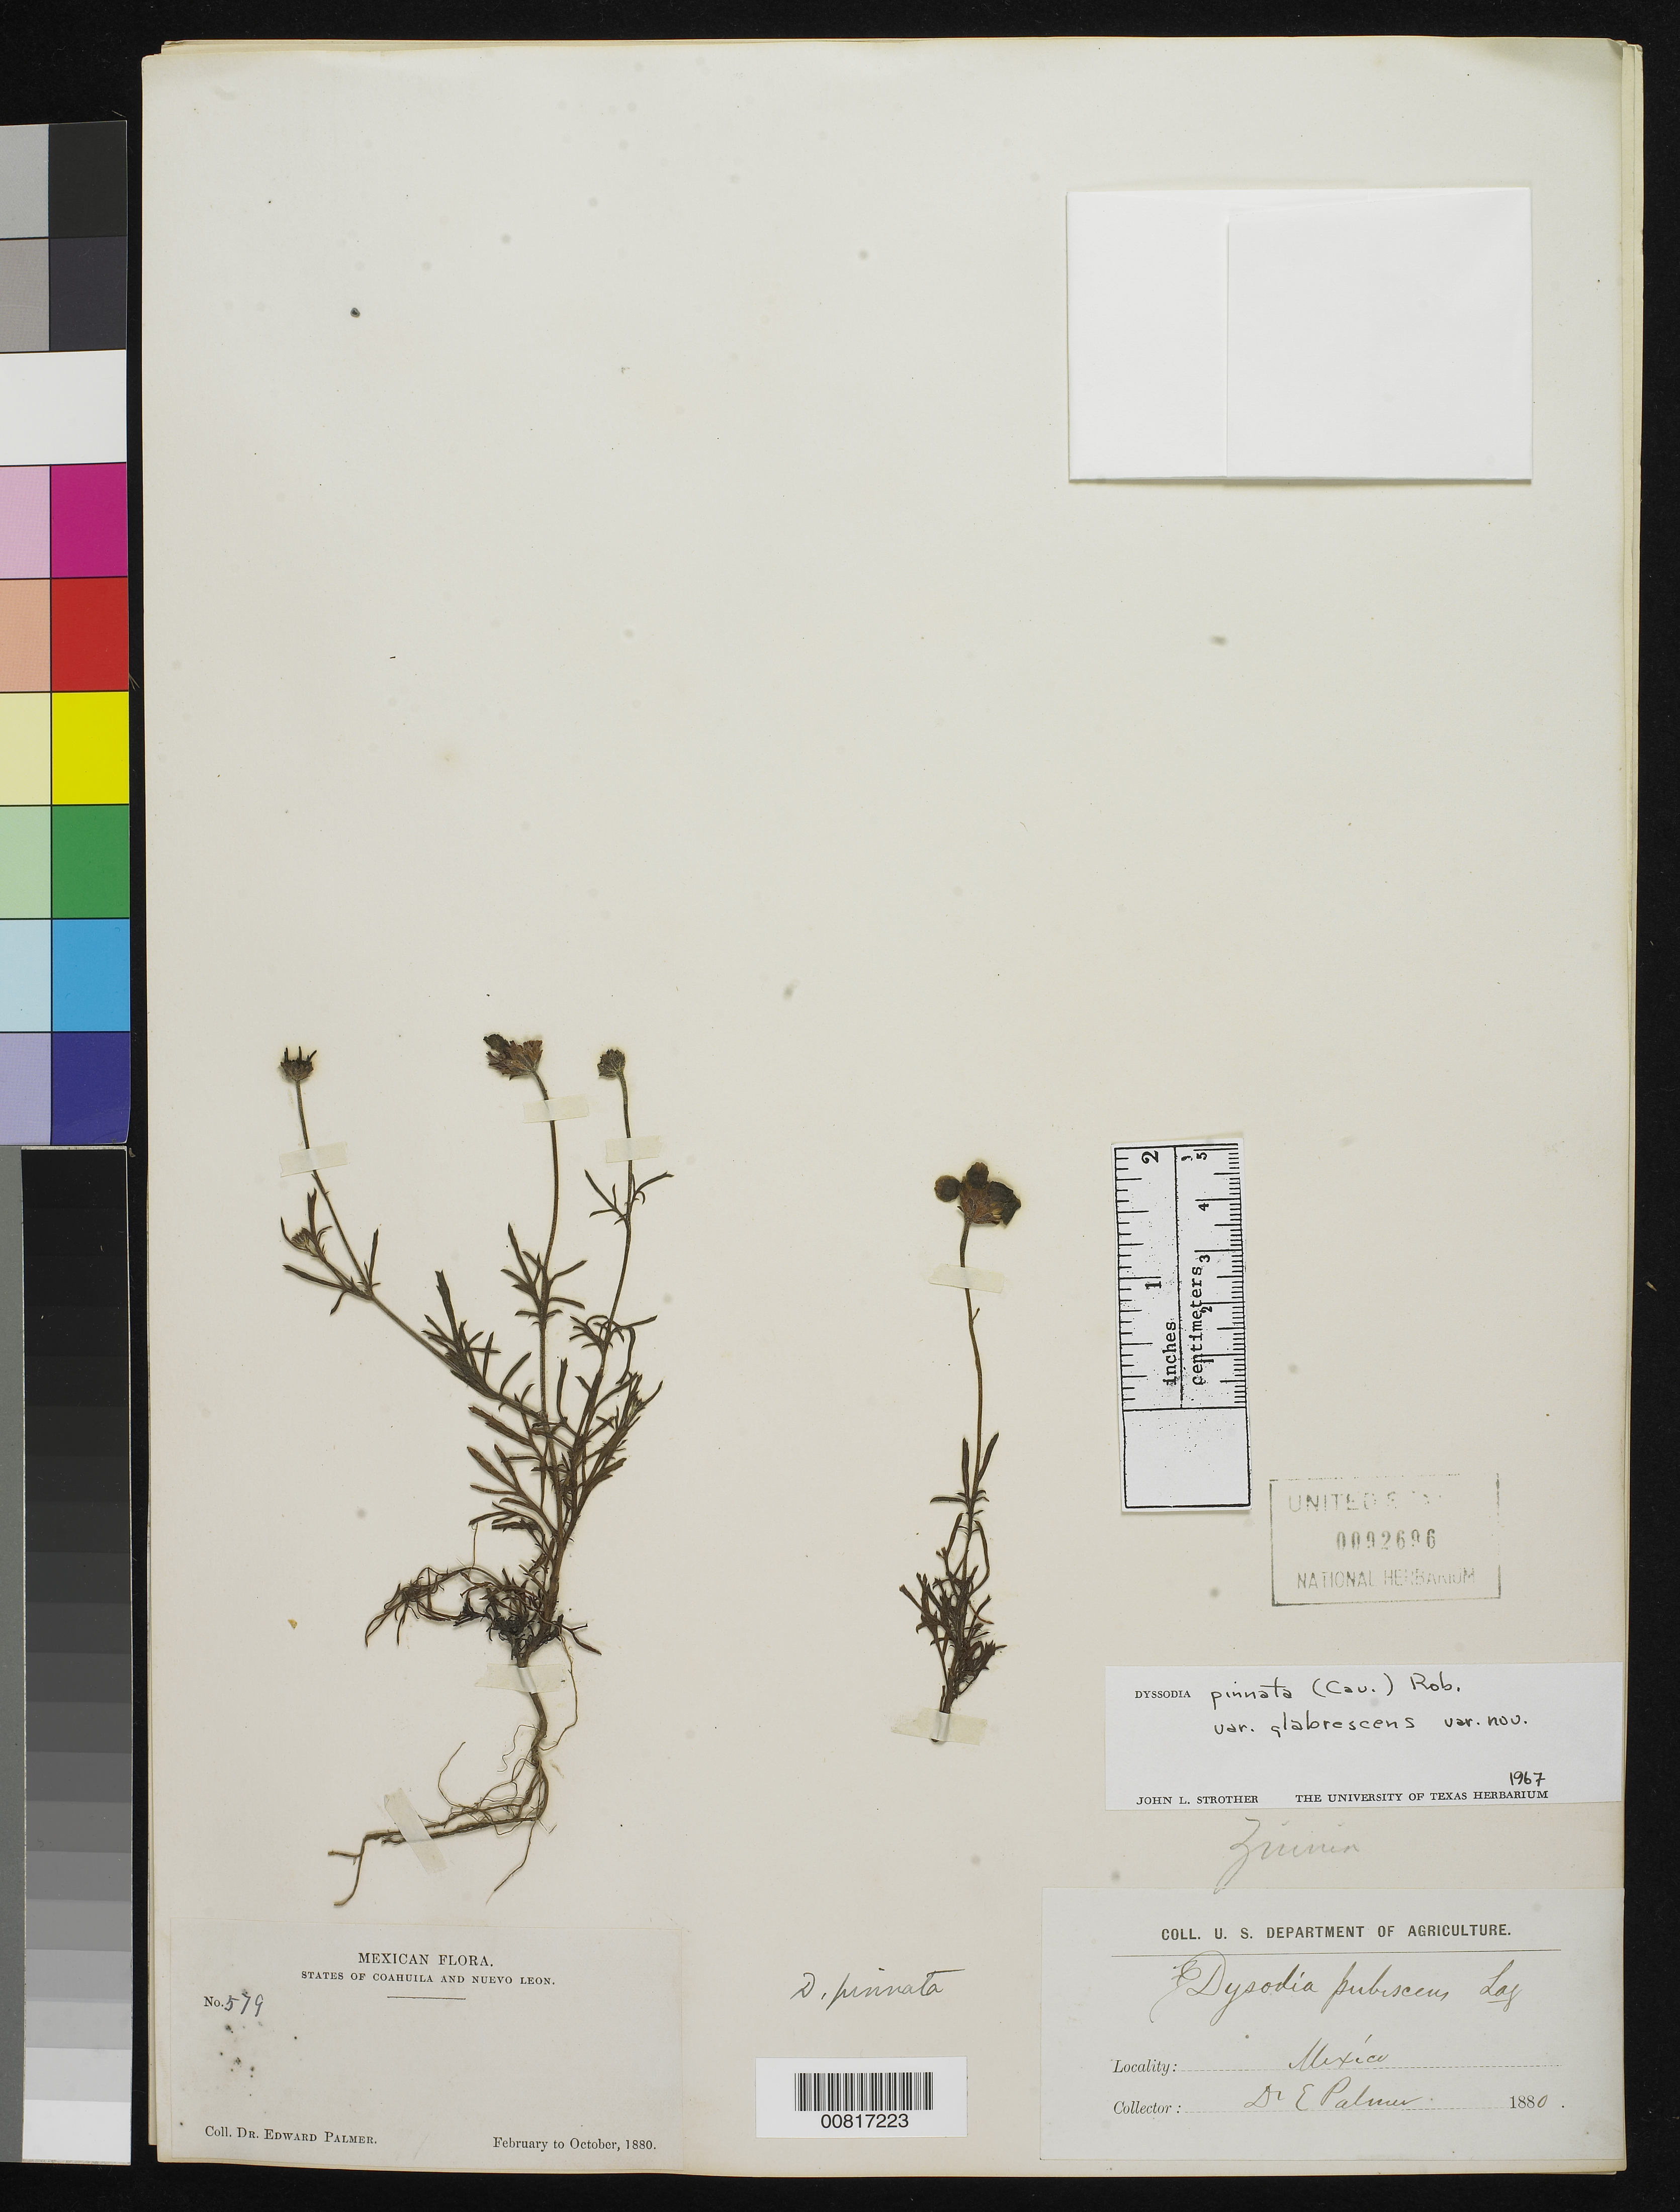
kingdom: Plantae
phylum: Tracheophyta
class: Magnoliopsida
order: Asterales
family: Asteraceae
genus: Dyssodia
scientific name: Dyssodia pinnata var. glabrescens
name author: Strother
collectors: E. Palmer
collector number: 579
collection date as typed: Feb 1880 to -- Oct 1880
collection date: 1880-02/1880-10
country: Mexico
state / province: Coahuila / Nuevo León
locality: States of Coahuila and Nuevo León.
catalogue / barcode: US 92696